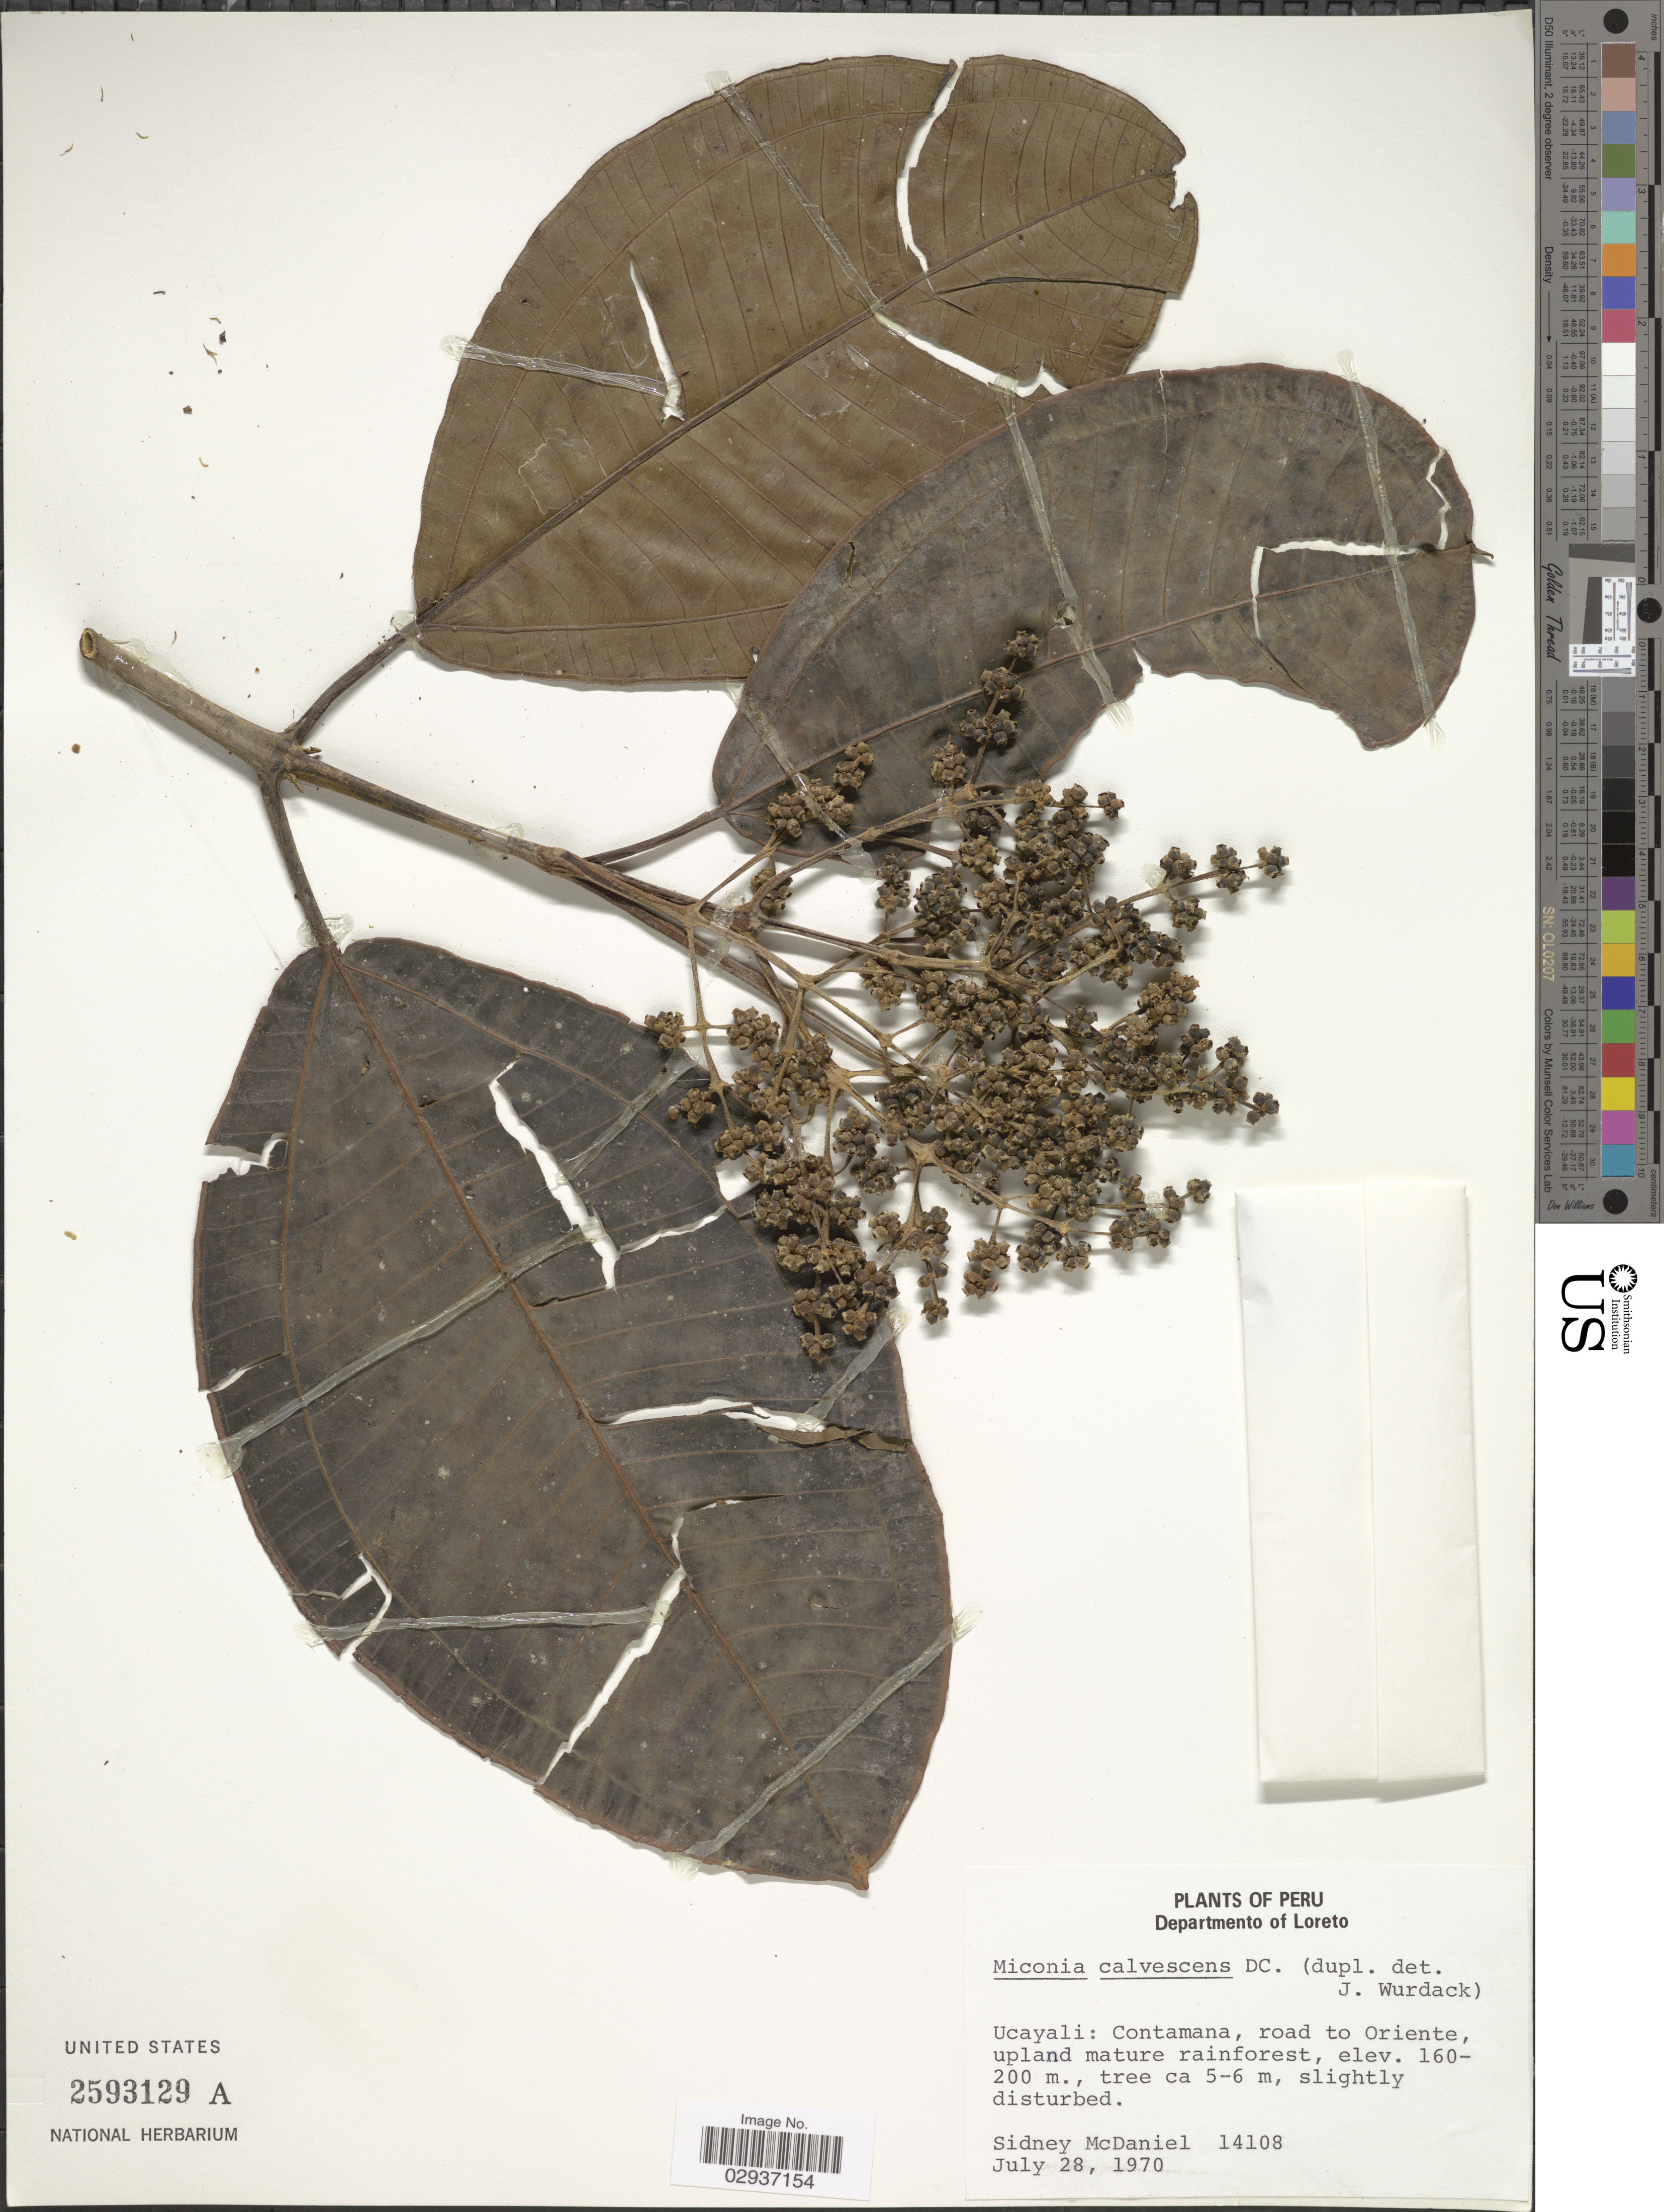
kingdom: Plantae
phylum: Tracheophyta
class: Magnoliopsida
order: Myrtales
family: Melastomataceae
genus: Miconia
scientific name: Miconia calvescens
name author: DC.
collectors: S. McDaniel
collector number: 14108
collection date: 1970-07-28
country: Peru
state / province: Loreto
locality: Departmento of Loreto. Ucayali: Contamana, road to Oriente.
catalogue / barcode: US 2593129A